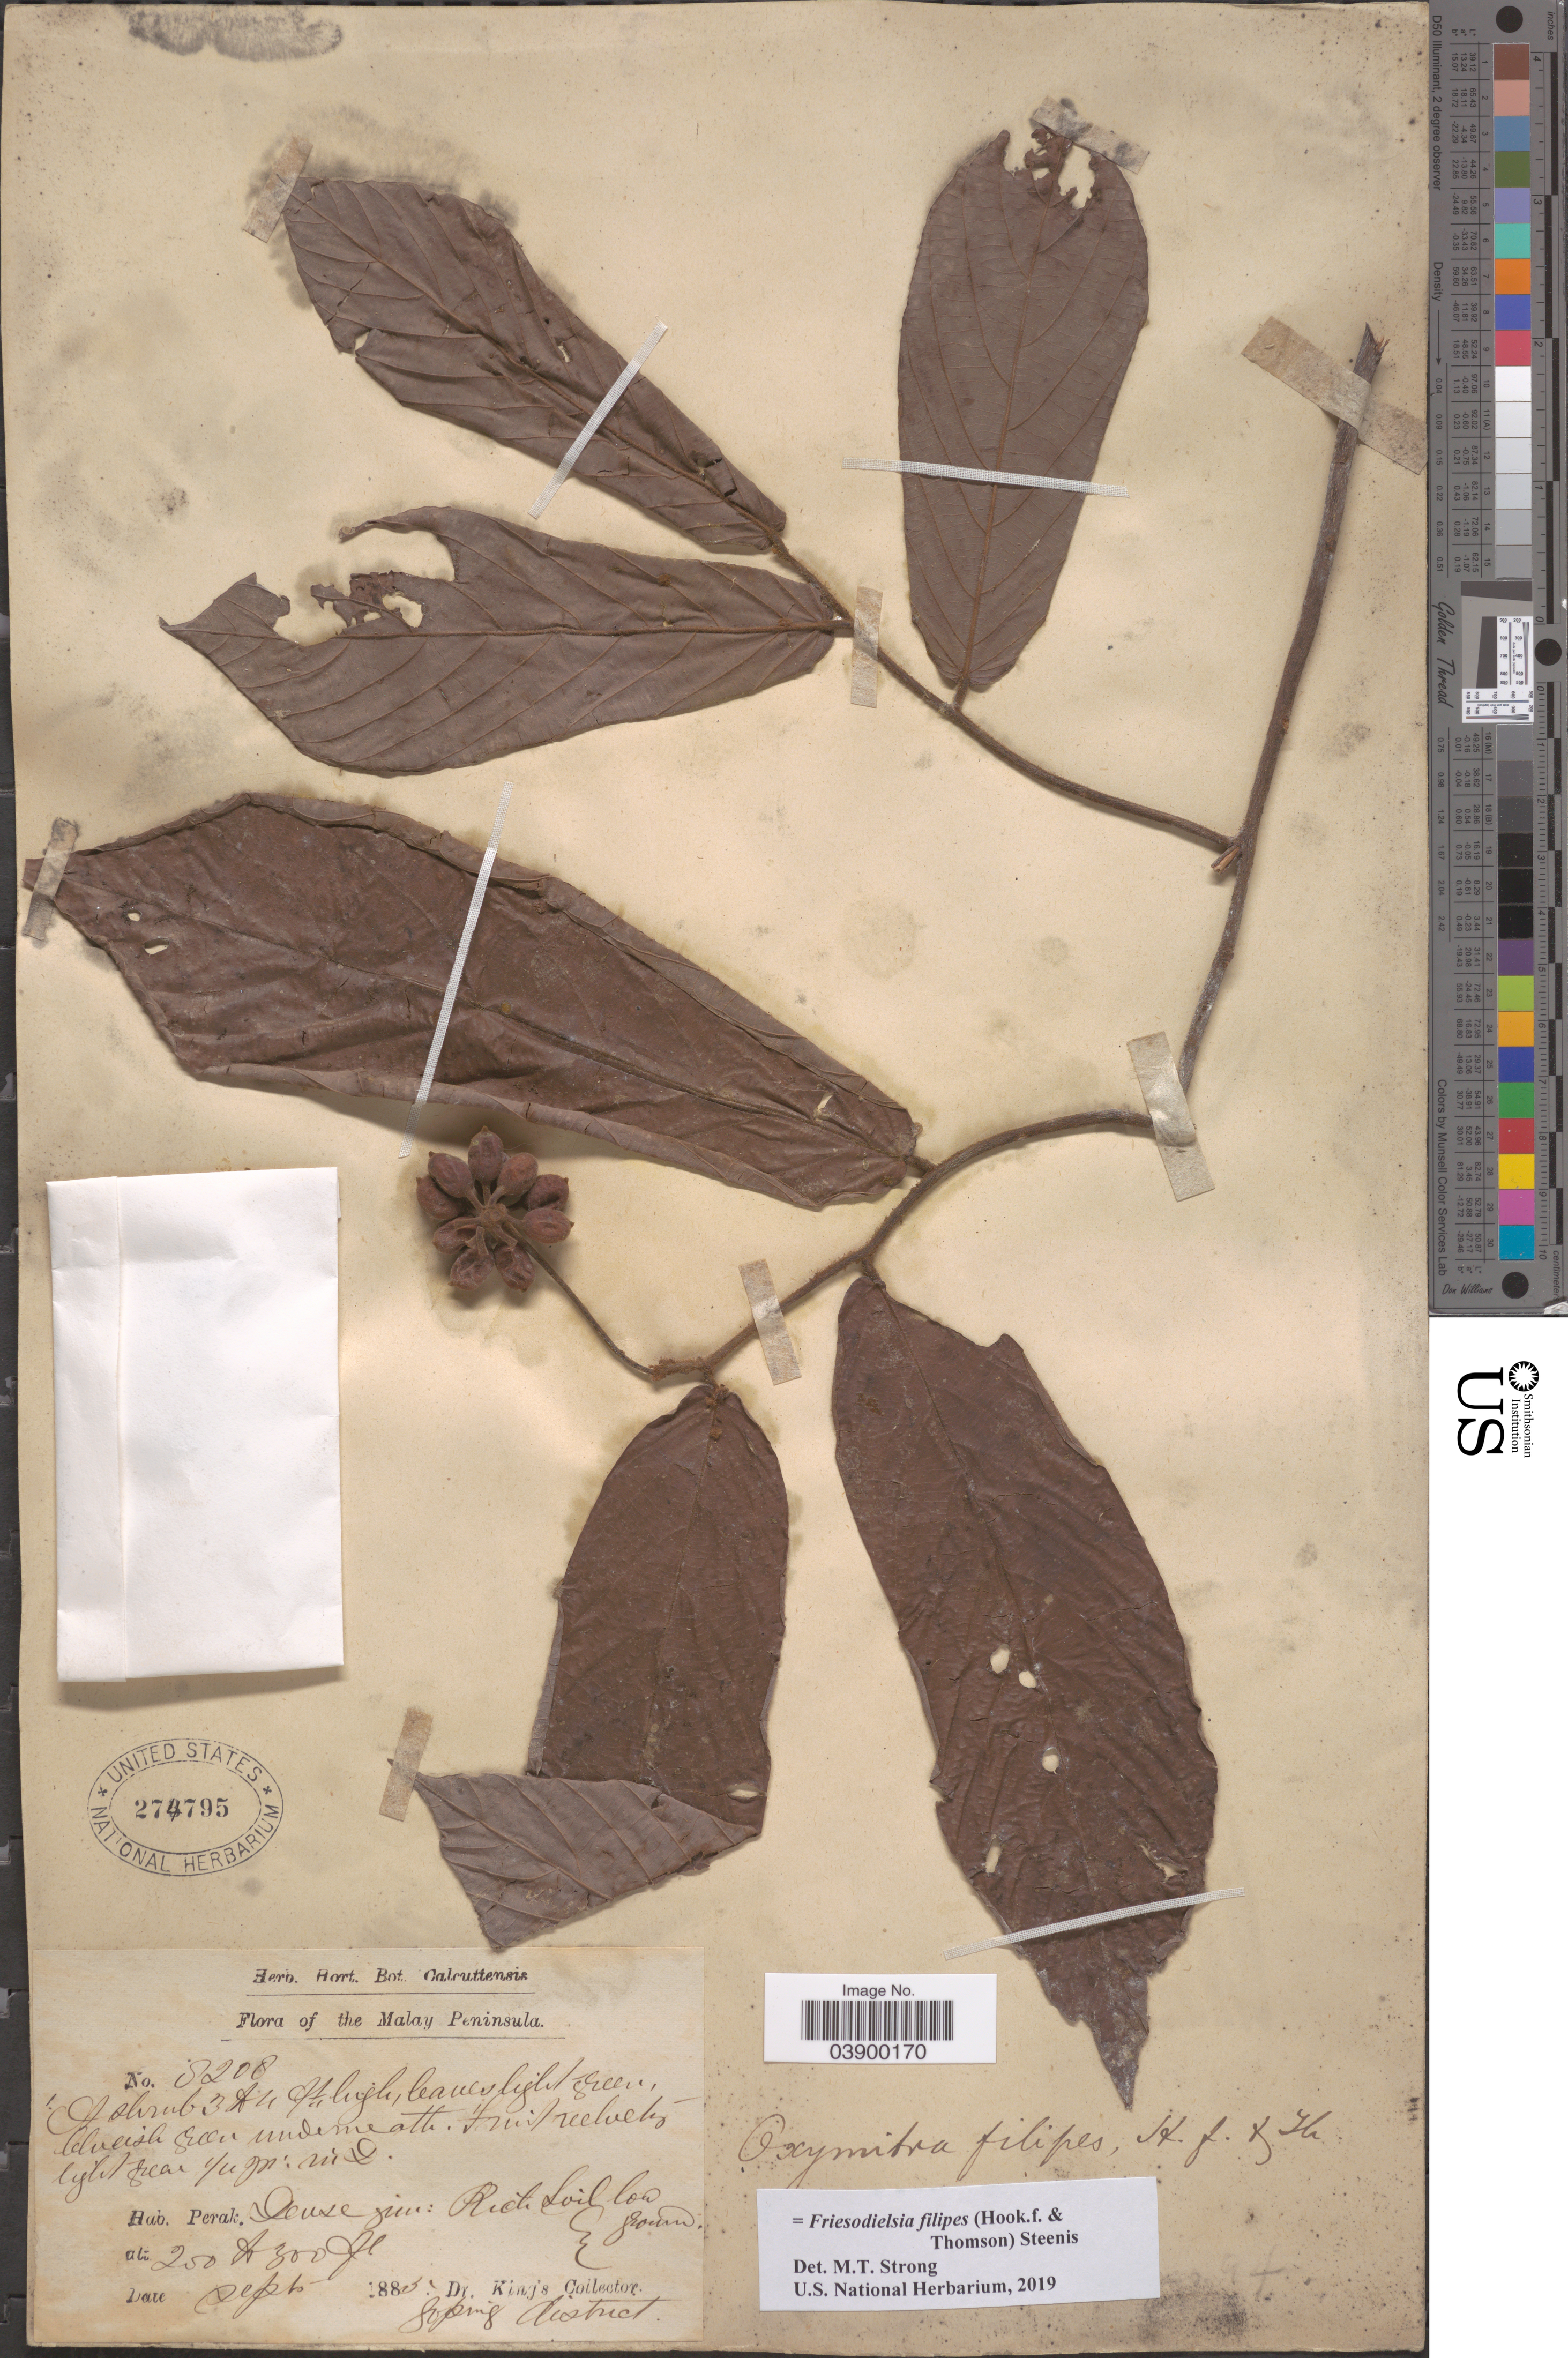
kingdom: Plantae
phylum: Tracheophyta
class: Magnoliopsida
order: Magnoliales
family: Annonaceae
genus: Friesodielsia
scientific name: Friesodielsia filipes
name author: (Hook. f. & Thomson) Steenis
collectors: Dr. King's collector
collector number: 8208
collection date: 1885-09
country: Malaysia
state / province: Perak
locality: The Malay Peninsula. Goping district.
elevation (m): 76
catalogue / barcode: US 274795